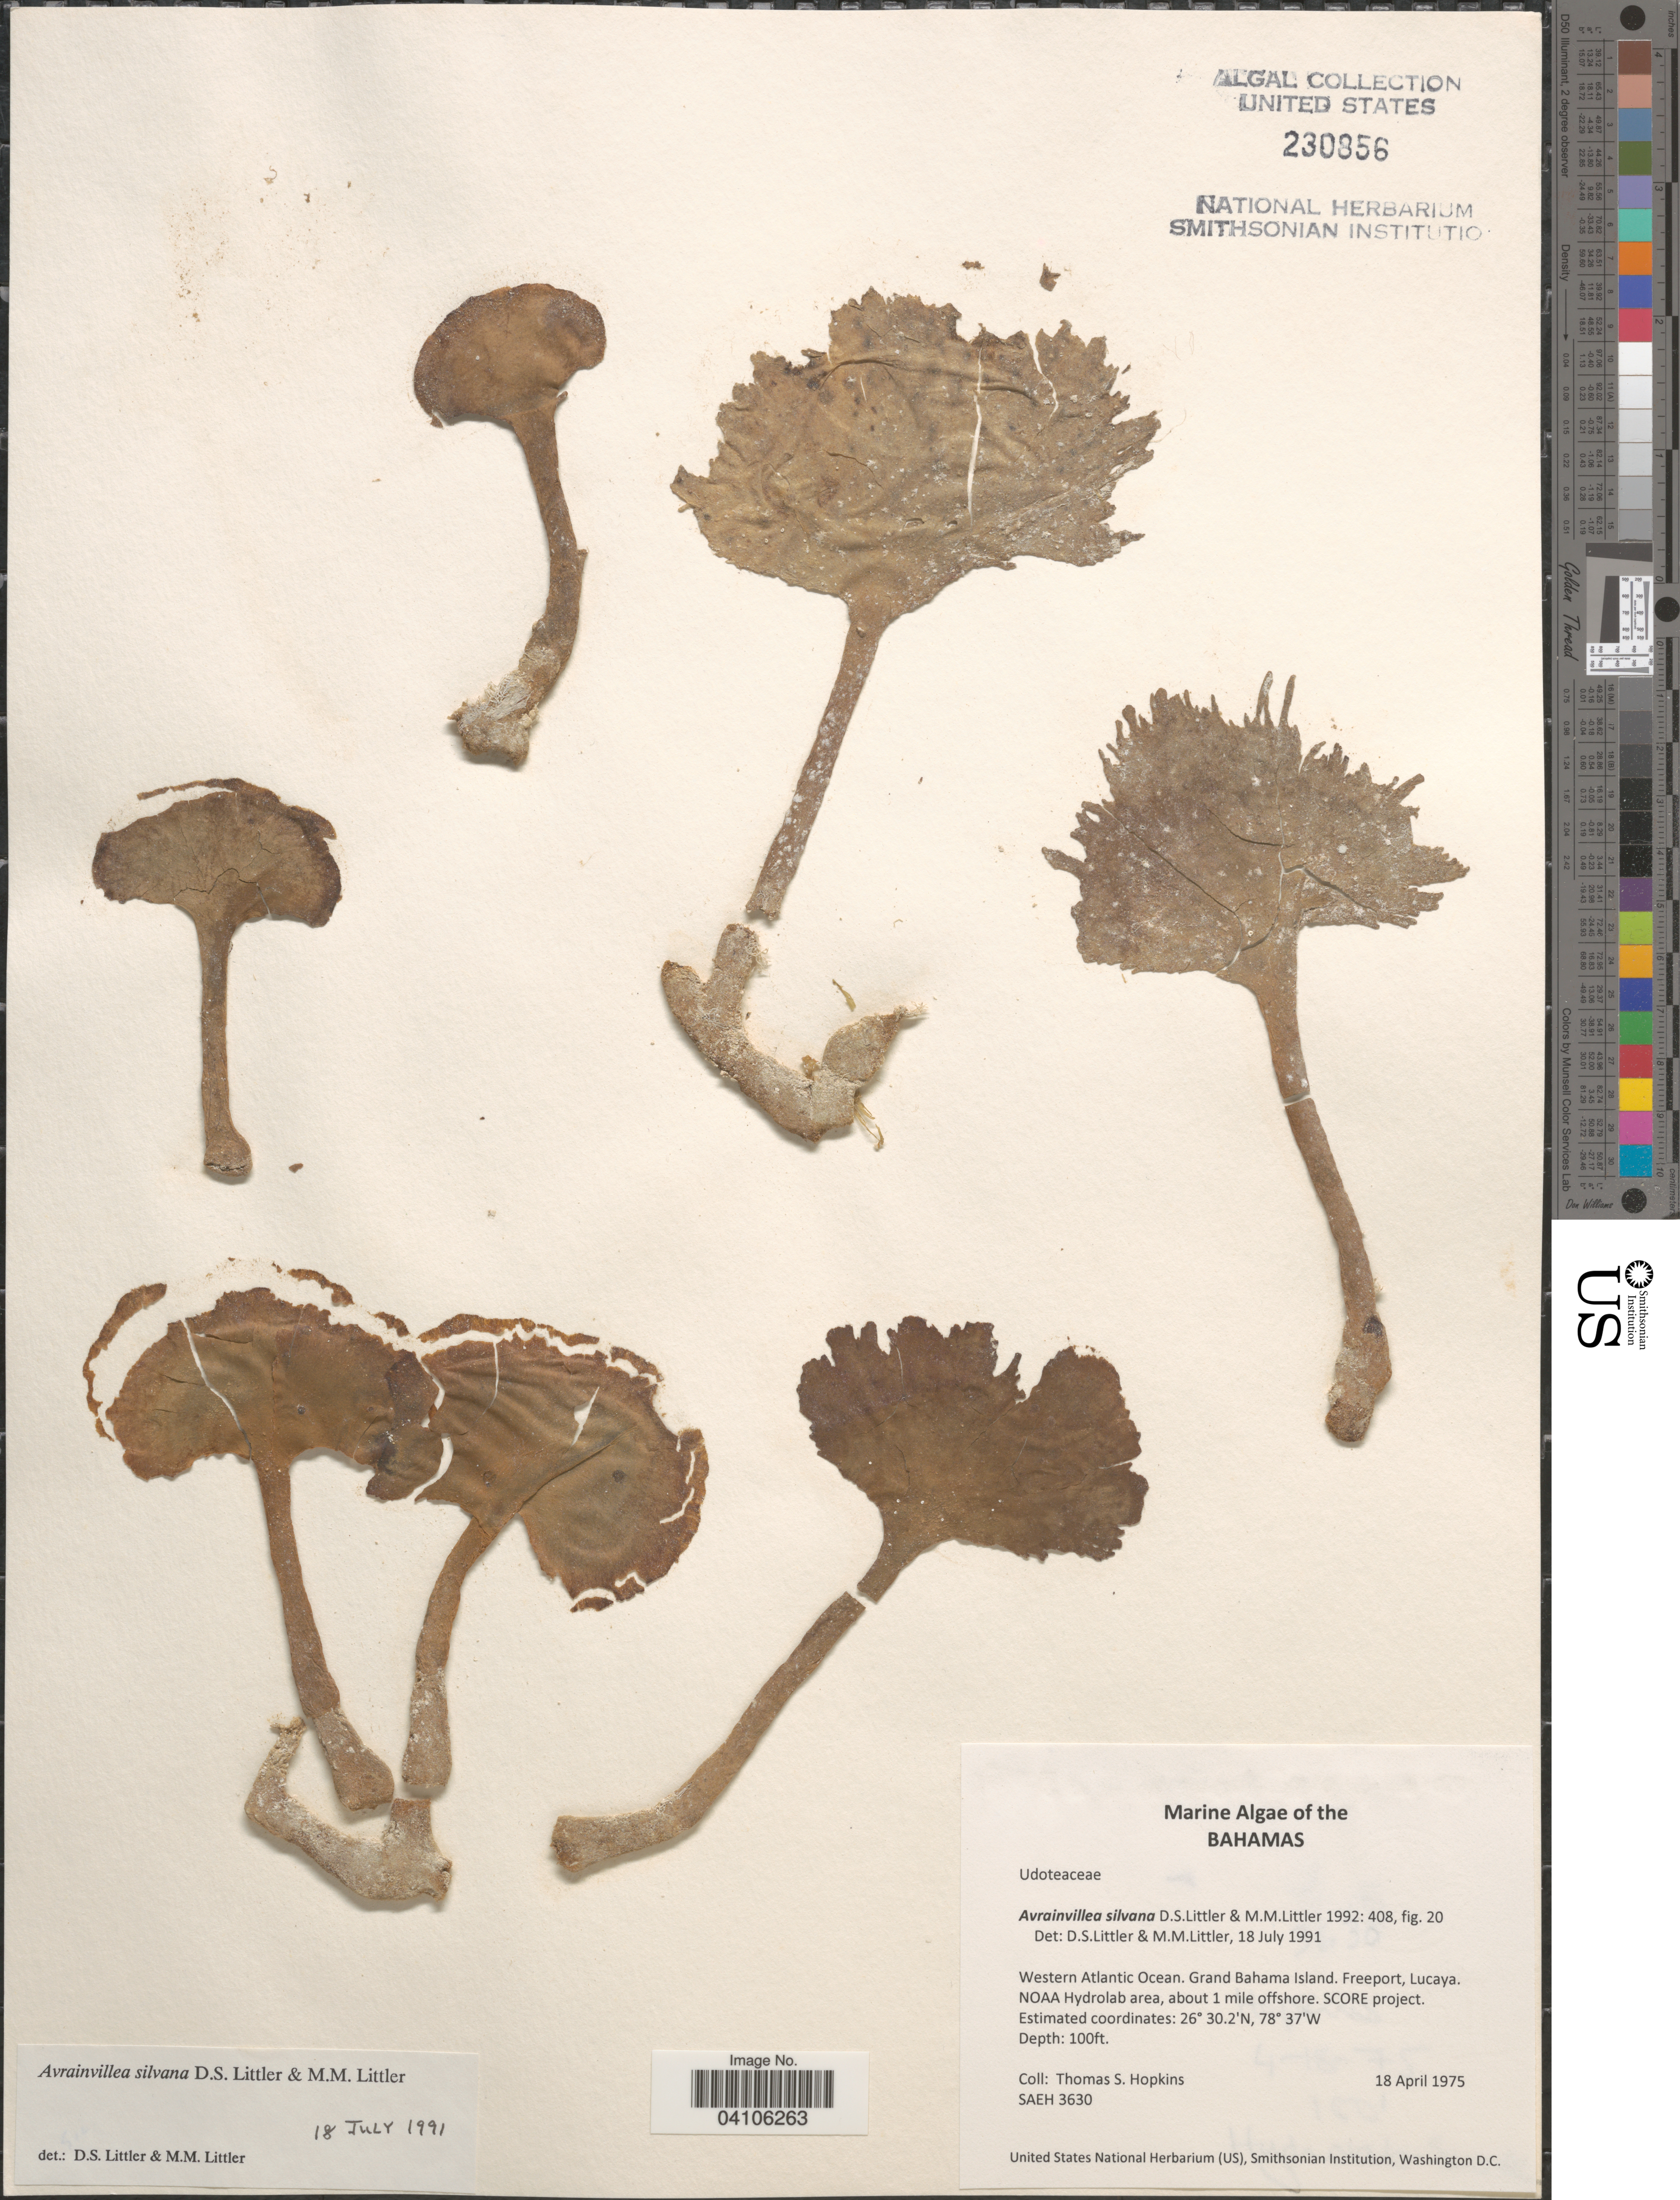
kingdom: Plantae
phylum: Chlorophyta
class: Ulvophyceae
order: Bryopsidales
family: Dichotomosiphonaceae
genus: Avrainvillea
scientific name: Avrainvillea silvana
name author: D.S. Littler & Littler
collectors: T. Hopkins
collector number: SAEH3630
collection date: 1975-04-18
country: Bahamas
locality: Western Atlantic Ocean. Grand Bahama Island. Freeport, Lucaya. NOAA Hydrolab area, about 1 mile offshore. SCORE project.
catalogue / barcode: US 230856